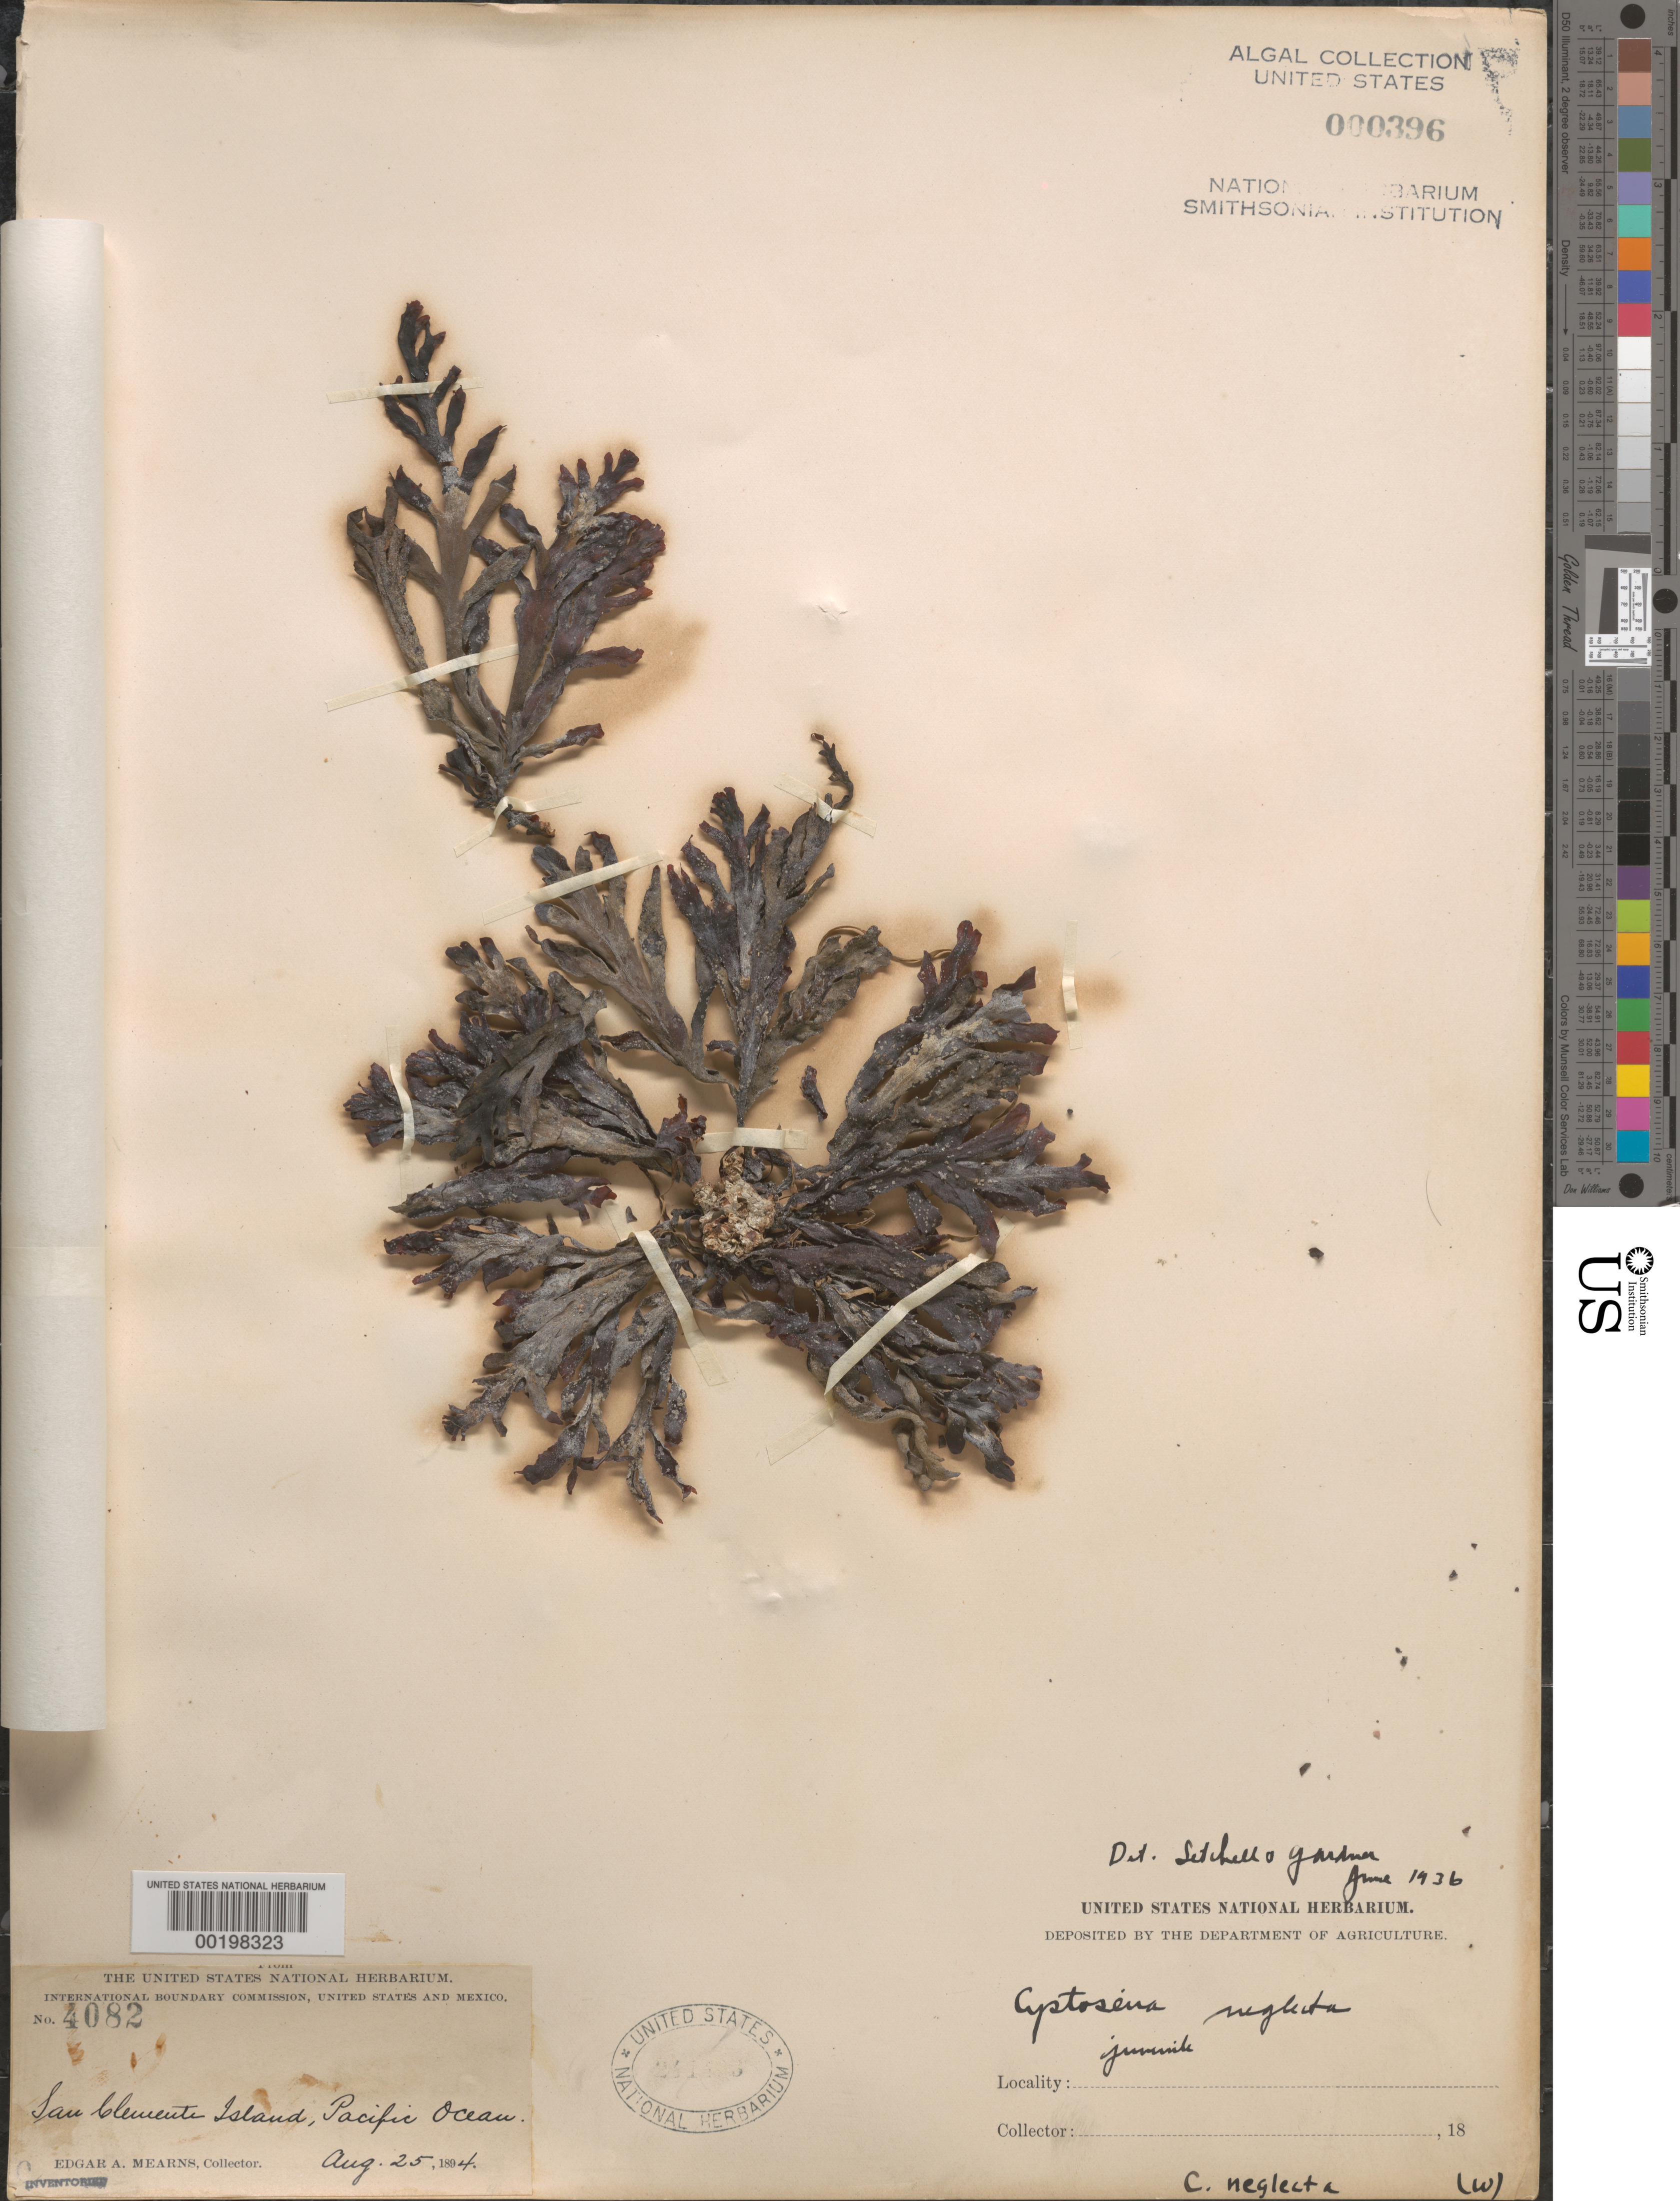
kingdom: Chromista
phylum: Ochrophyta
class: Phaeophyceae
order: Fucales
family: Sargassaceae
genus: Cystoseira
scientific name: Cystoseira neglecta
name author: Setch. & N.L. Gardner in N.L. Gardner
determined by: Gardner, N. L.; Setchell, W. A.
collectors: E. A. Mearns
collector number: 4082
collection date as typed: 25 Aug 1894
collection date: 1894-08-25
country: United States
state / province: California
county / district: Los Angeles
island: San Clemente Island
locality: Pacific Ocean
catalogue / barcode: US 396